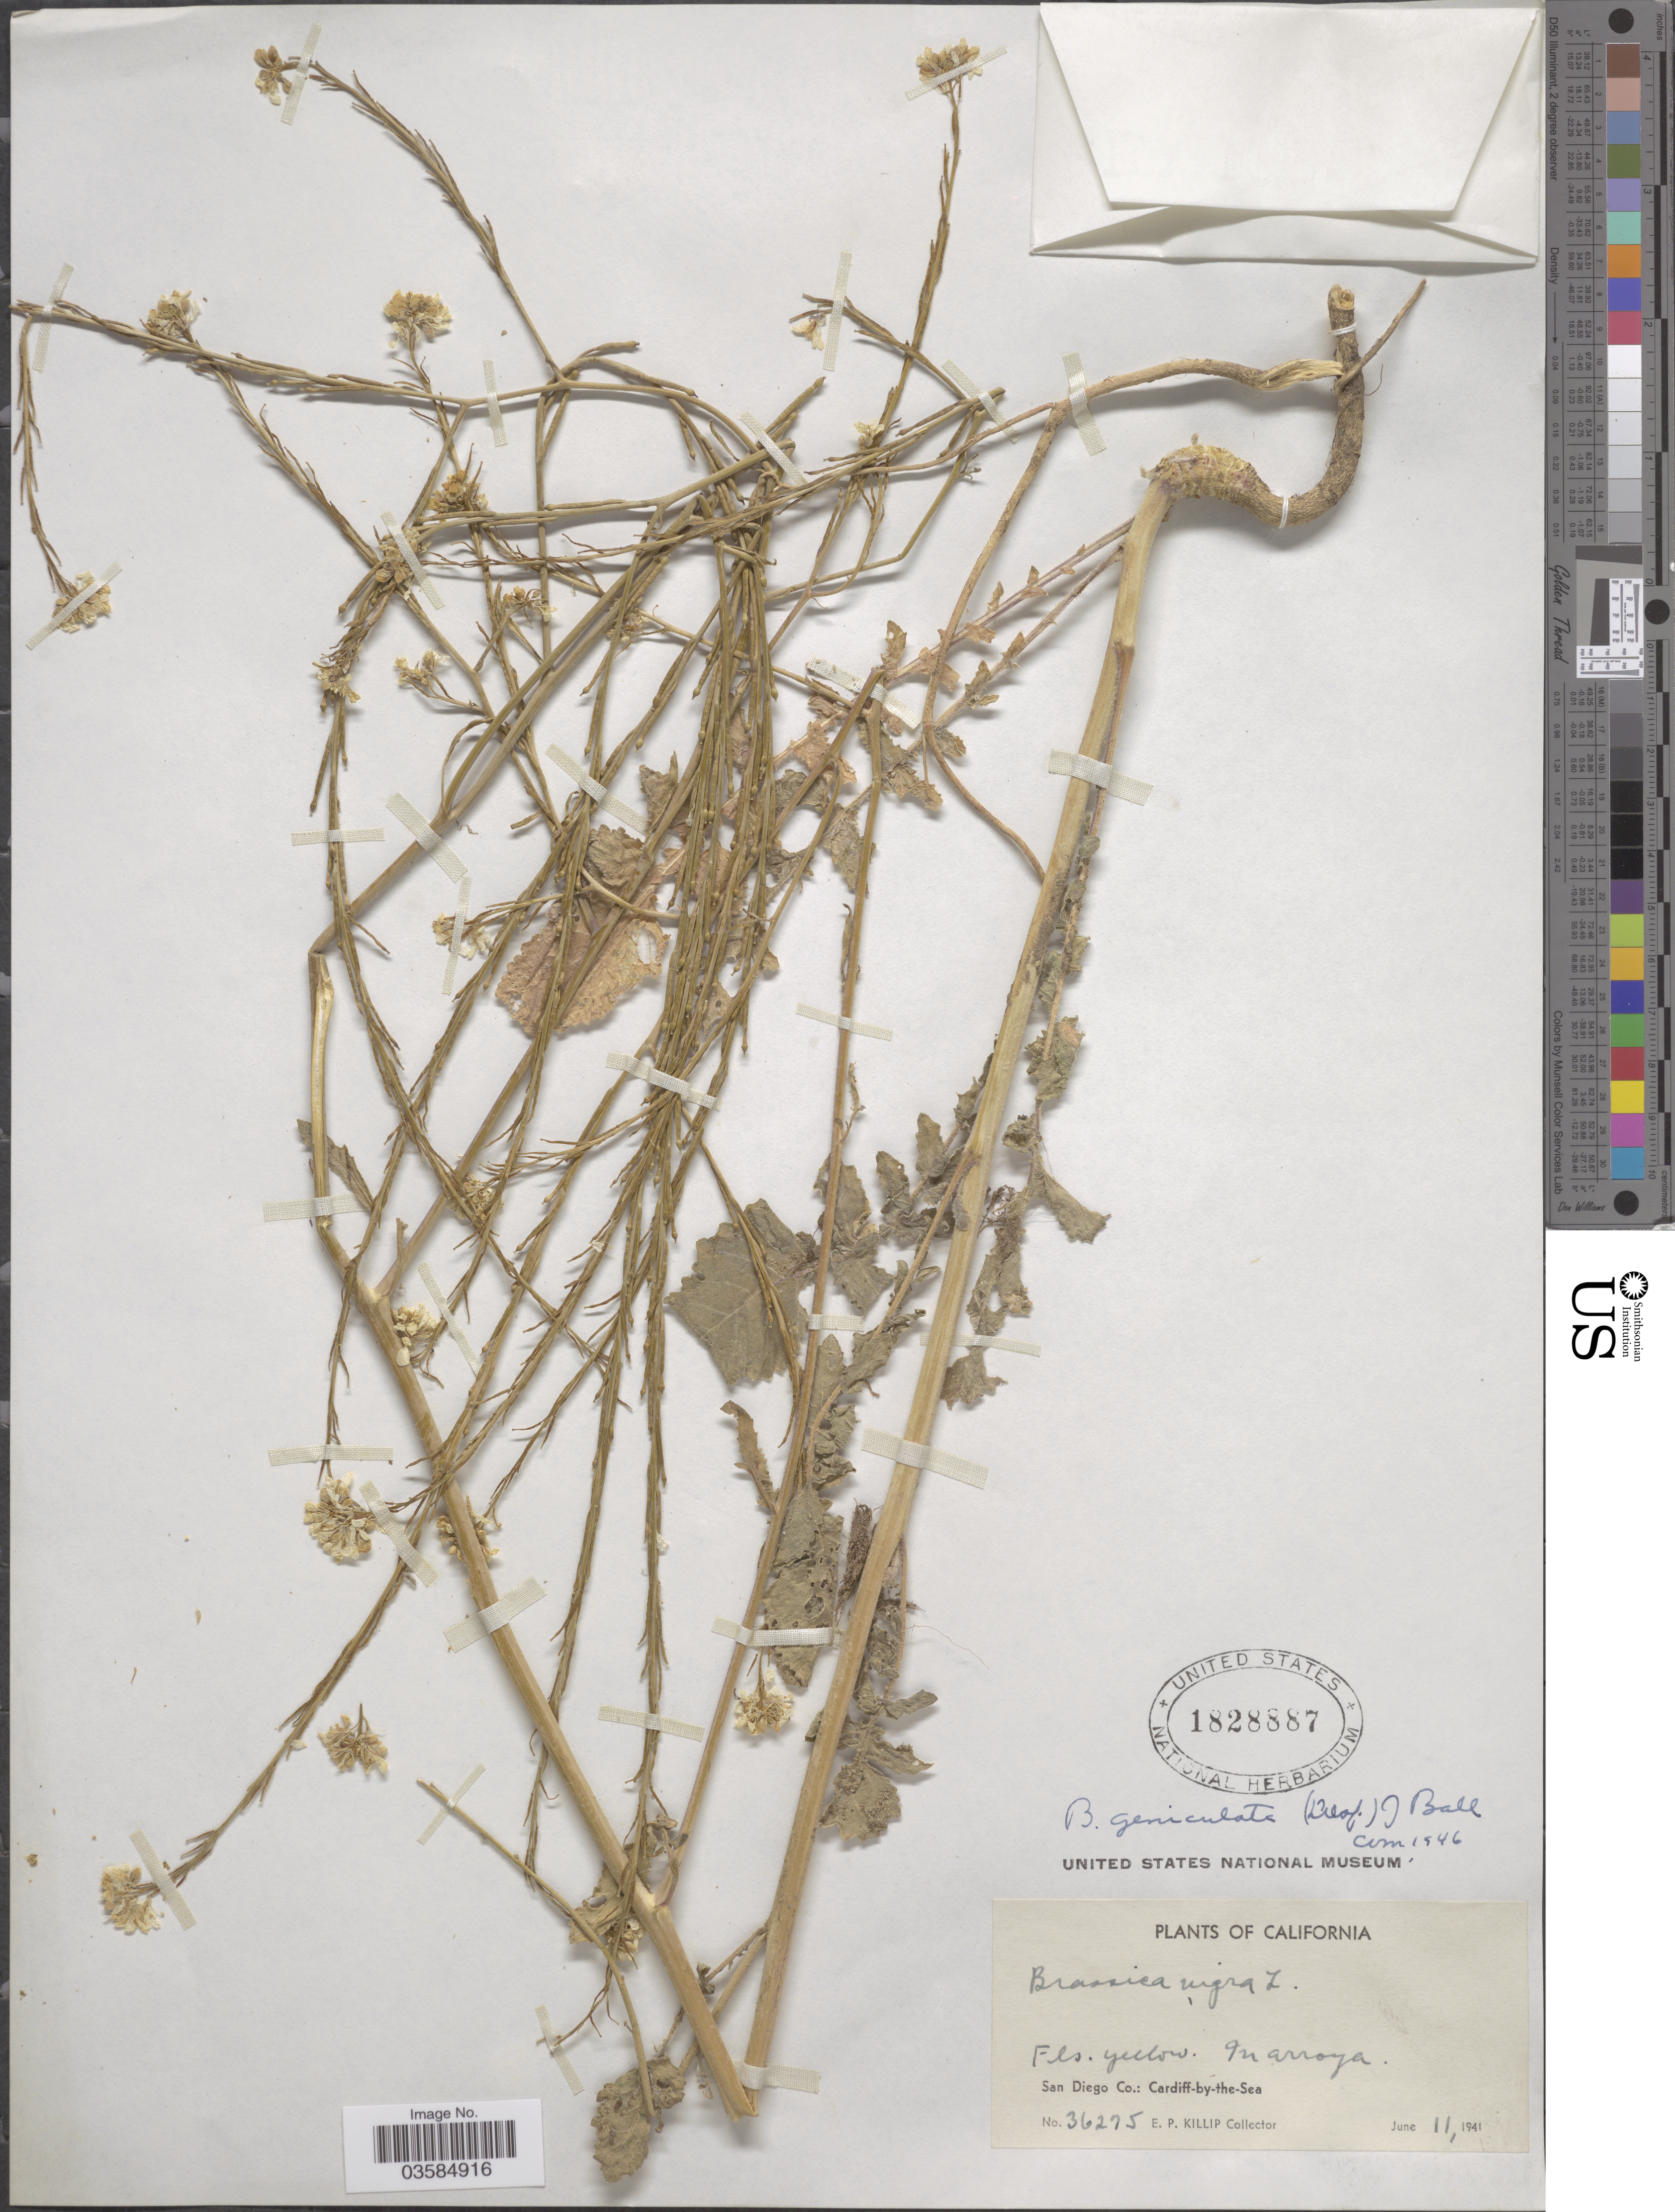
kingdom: Plantae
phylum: Tracheophyta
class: Magnoliopsida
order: Brassicales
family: Brassicaceae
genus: Brassica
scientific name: Brassica geniculata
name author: (Desf.) Benth.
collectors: E. P. Killip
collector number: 36275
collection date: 1941-06-11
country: United States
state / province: California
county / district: San Diego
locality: San Diego Co.: Cardiff-by-the-Sea.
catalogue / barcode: US 1828887